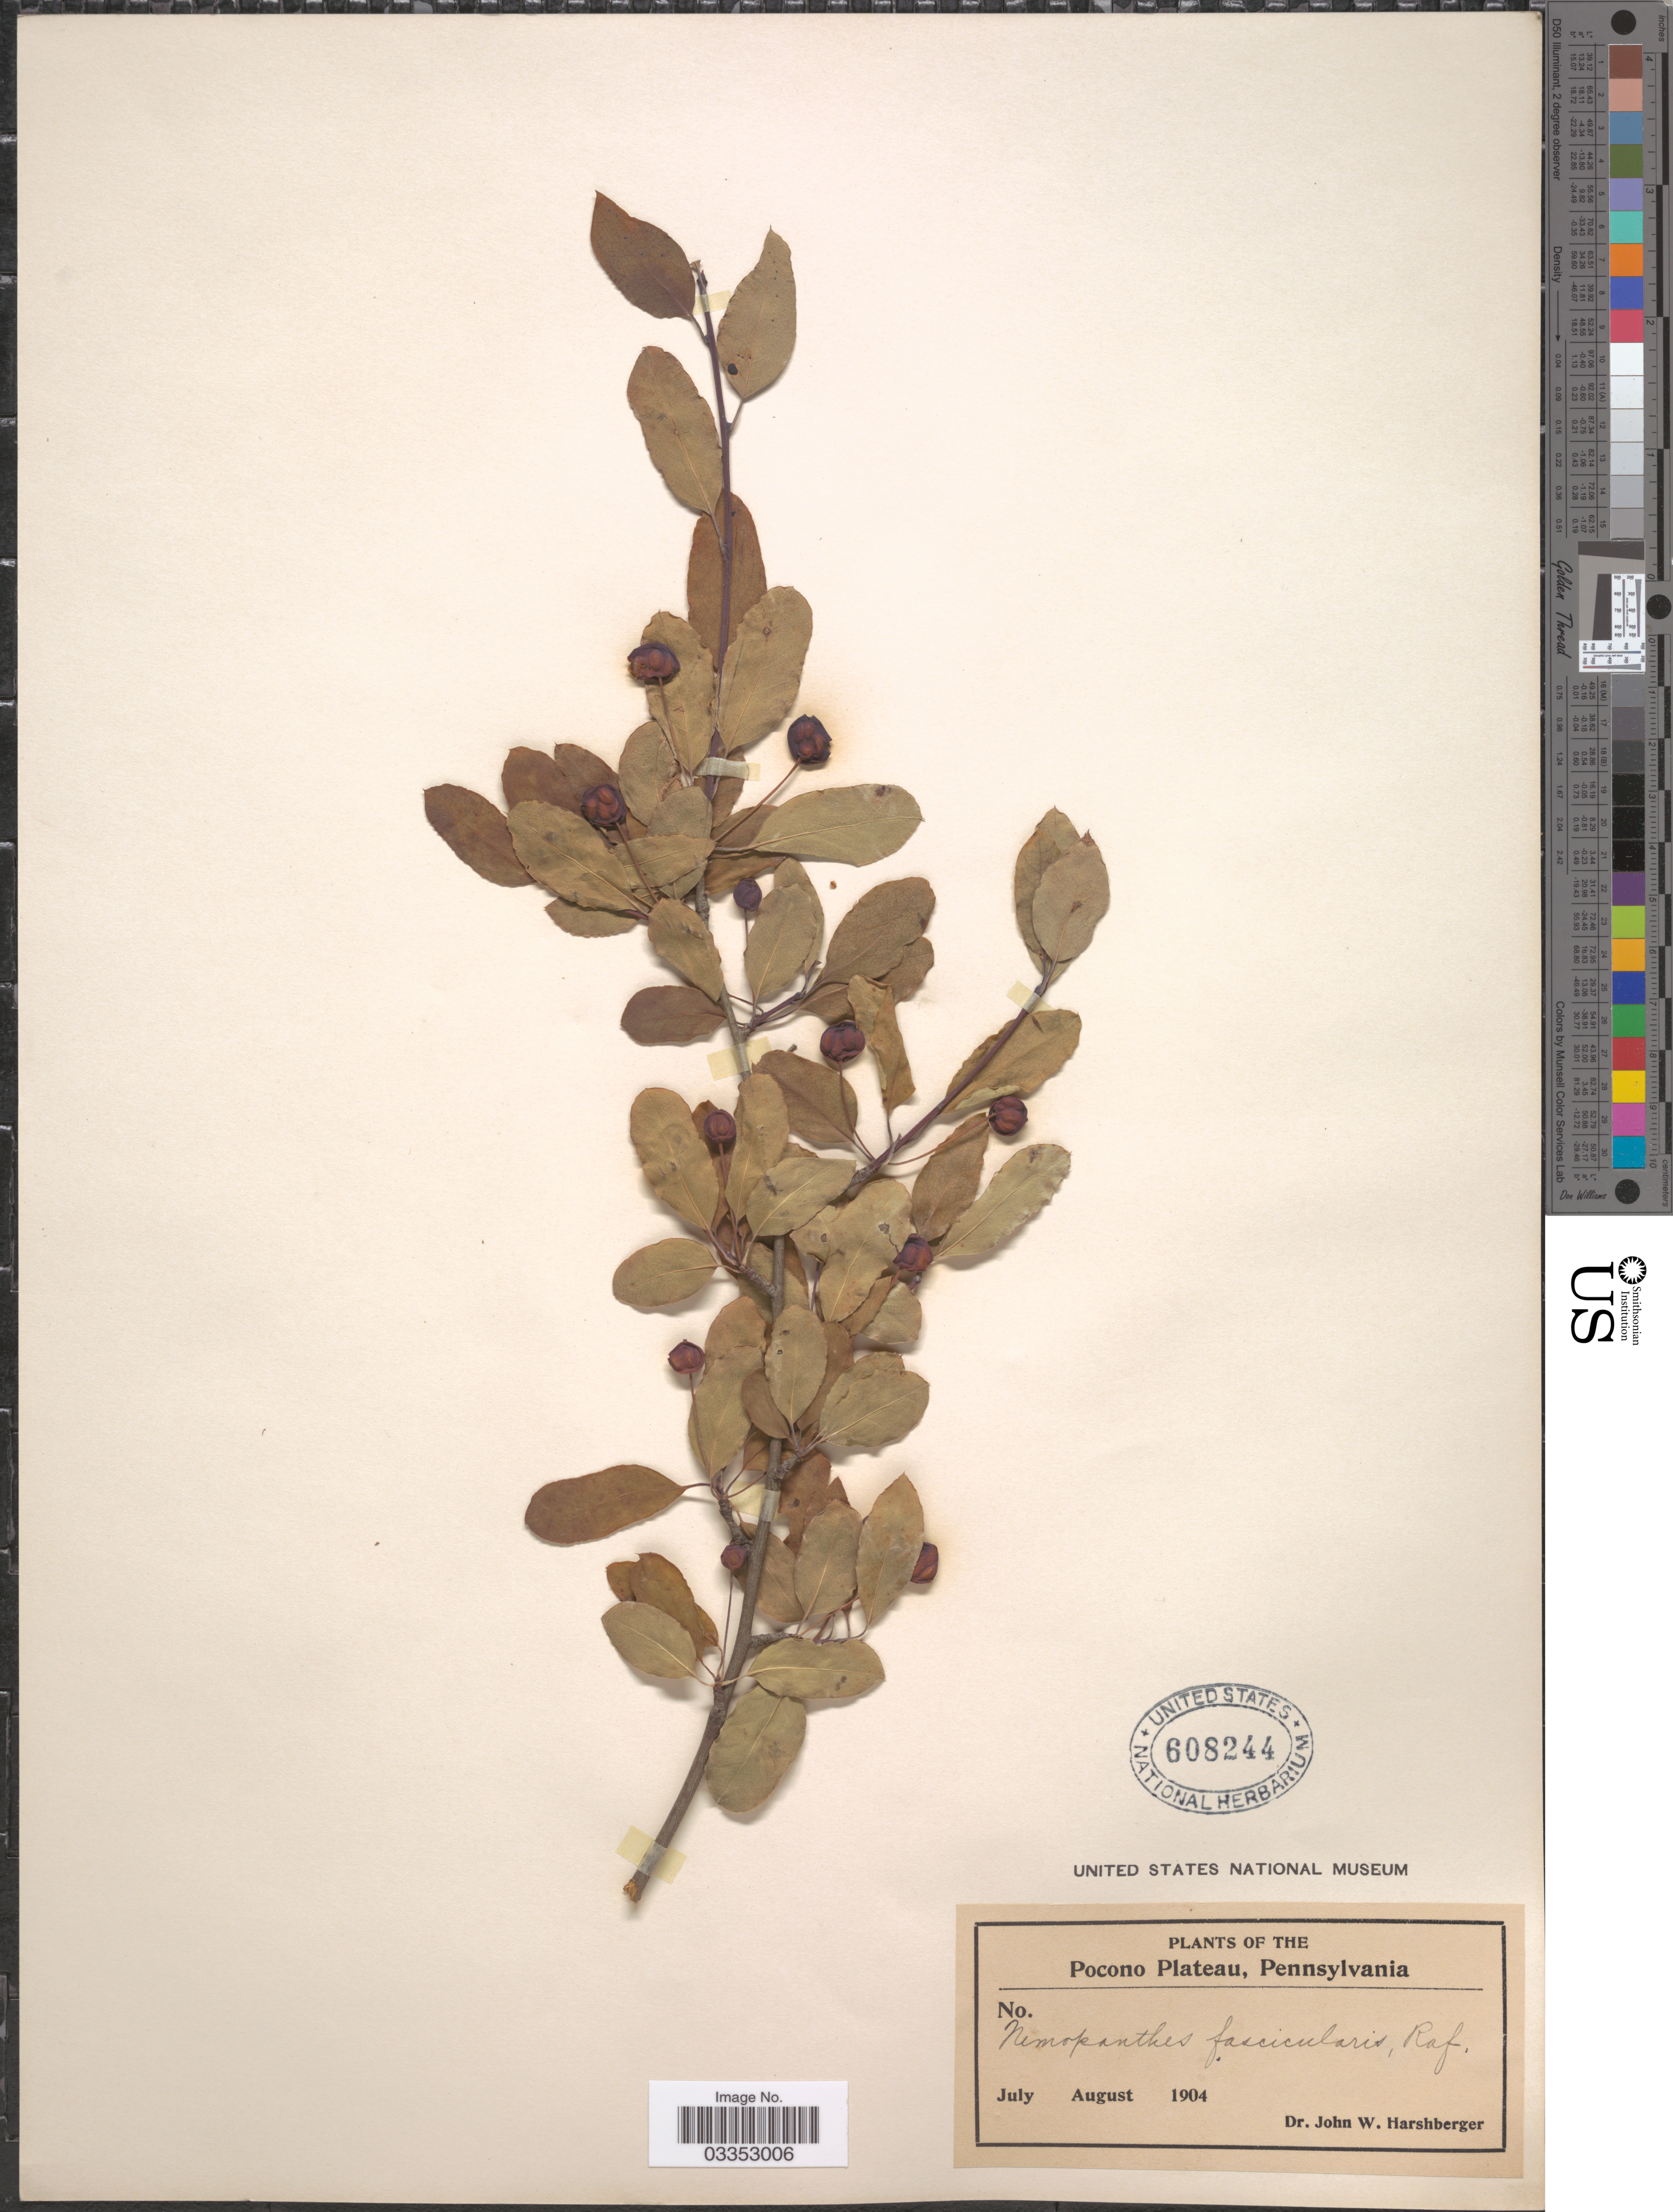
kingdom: Plantae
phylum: Tracheophyta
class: Magnoliopsida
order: Aquifoliales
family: Aquifoliaceae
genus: Nemopanthus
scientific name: Nemopanthus mucronatus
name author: (L.) Trel.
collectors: J. W. Harshberger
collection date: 1904-07/1904-08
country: United States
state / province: Pennsylvania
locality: Plateau.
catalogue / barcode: US 608244